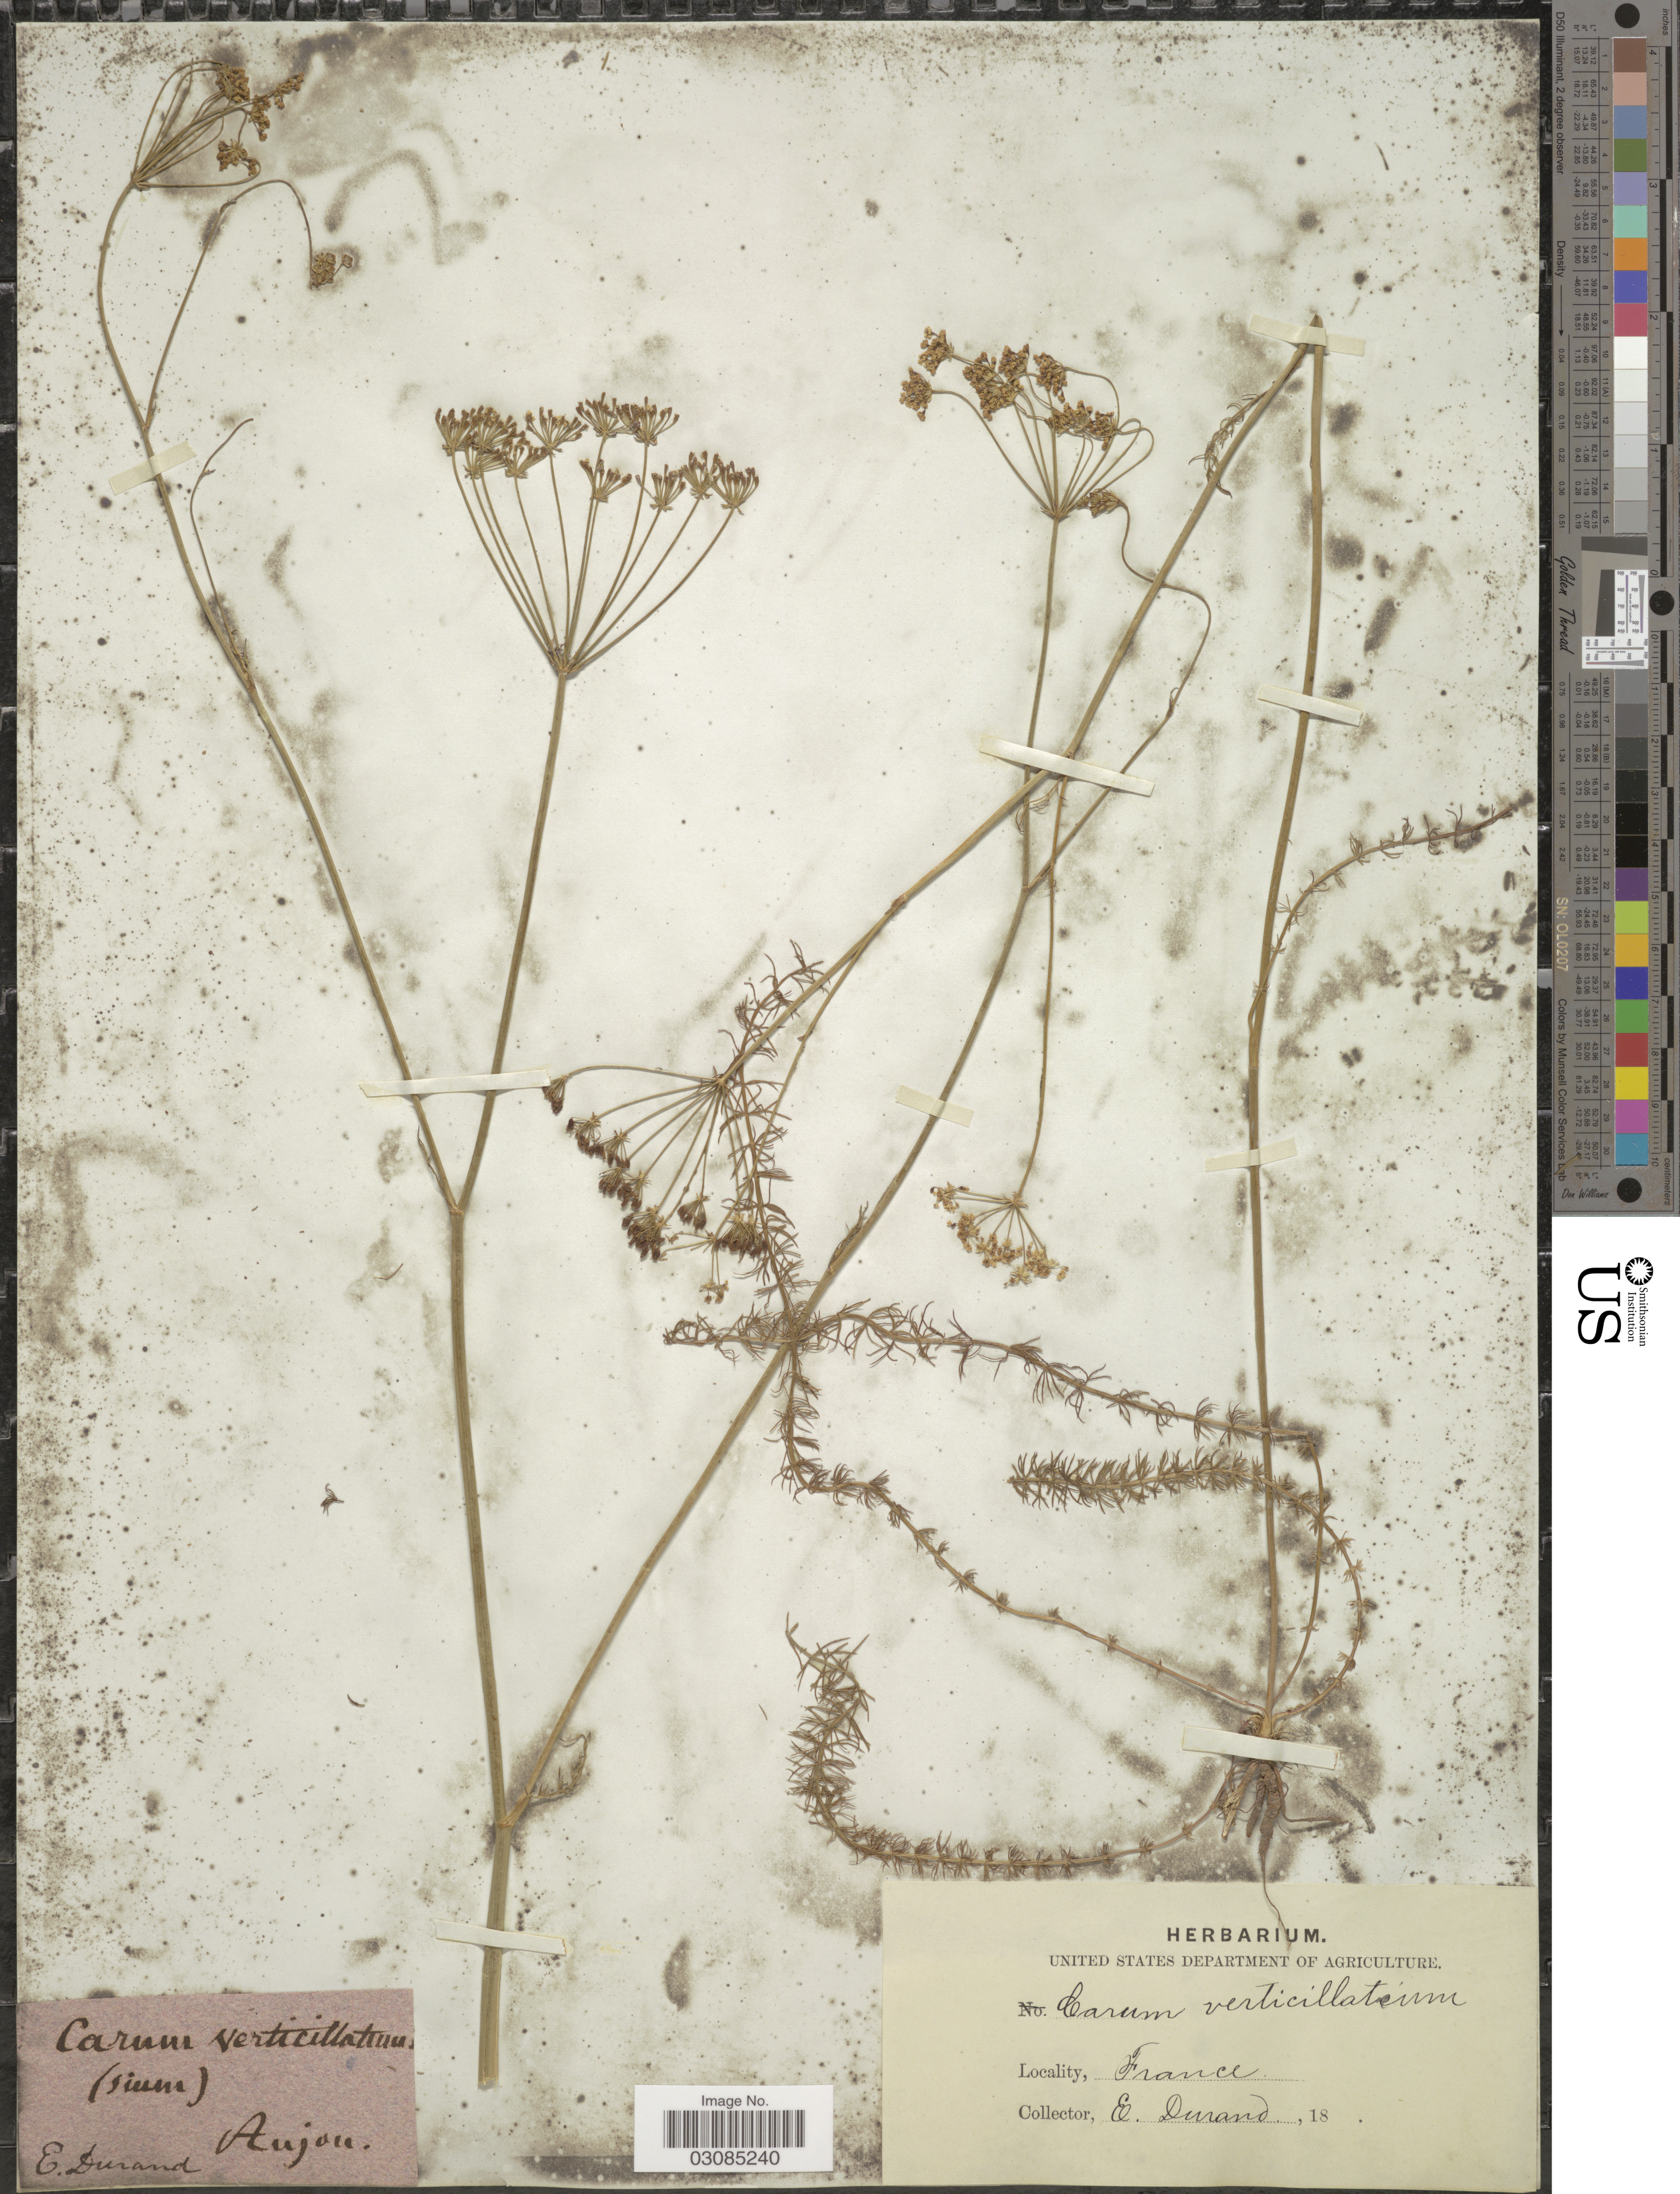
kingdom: Plantae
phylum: Tracheophyta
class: Magnoliopsida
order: Apiales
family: Apiaceae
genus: Carum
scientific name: Carum verticillatum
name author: (L.) W.D.J. Koch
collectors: E. A. Durand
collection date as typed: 18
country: France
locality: Anjou.